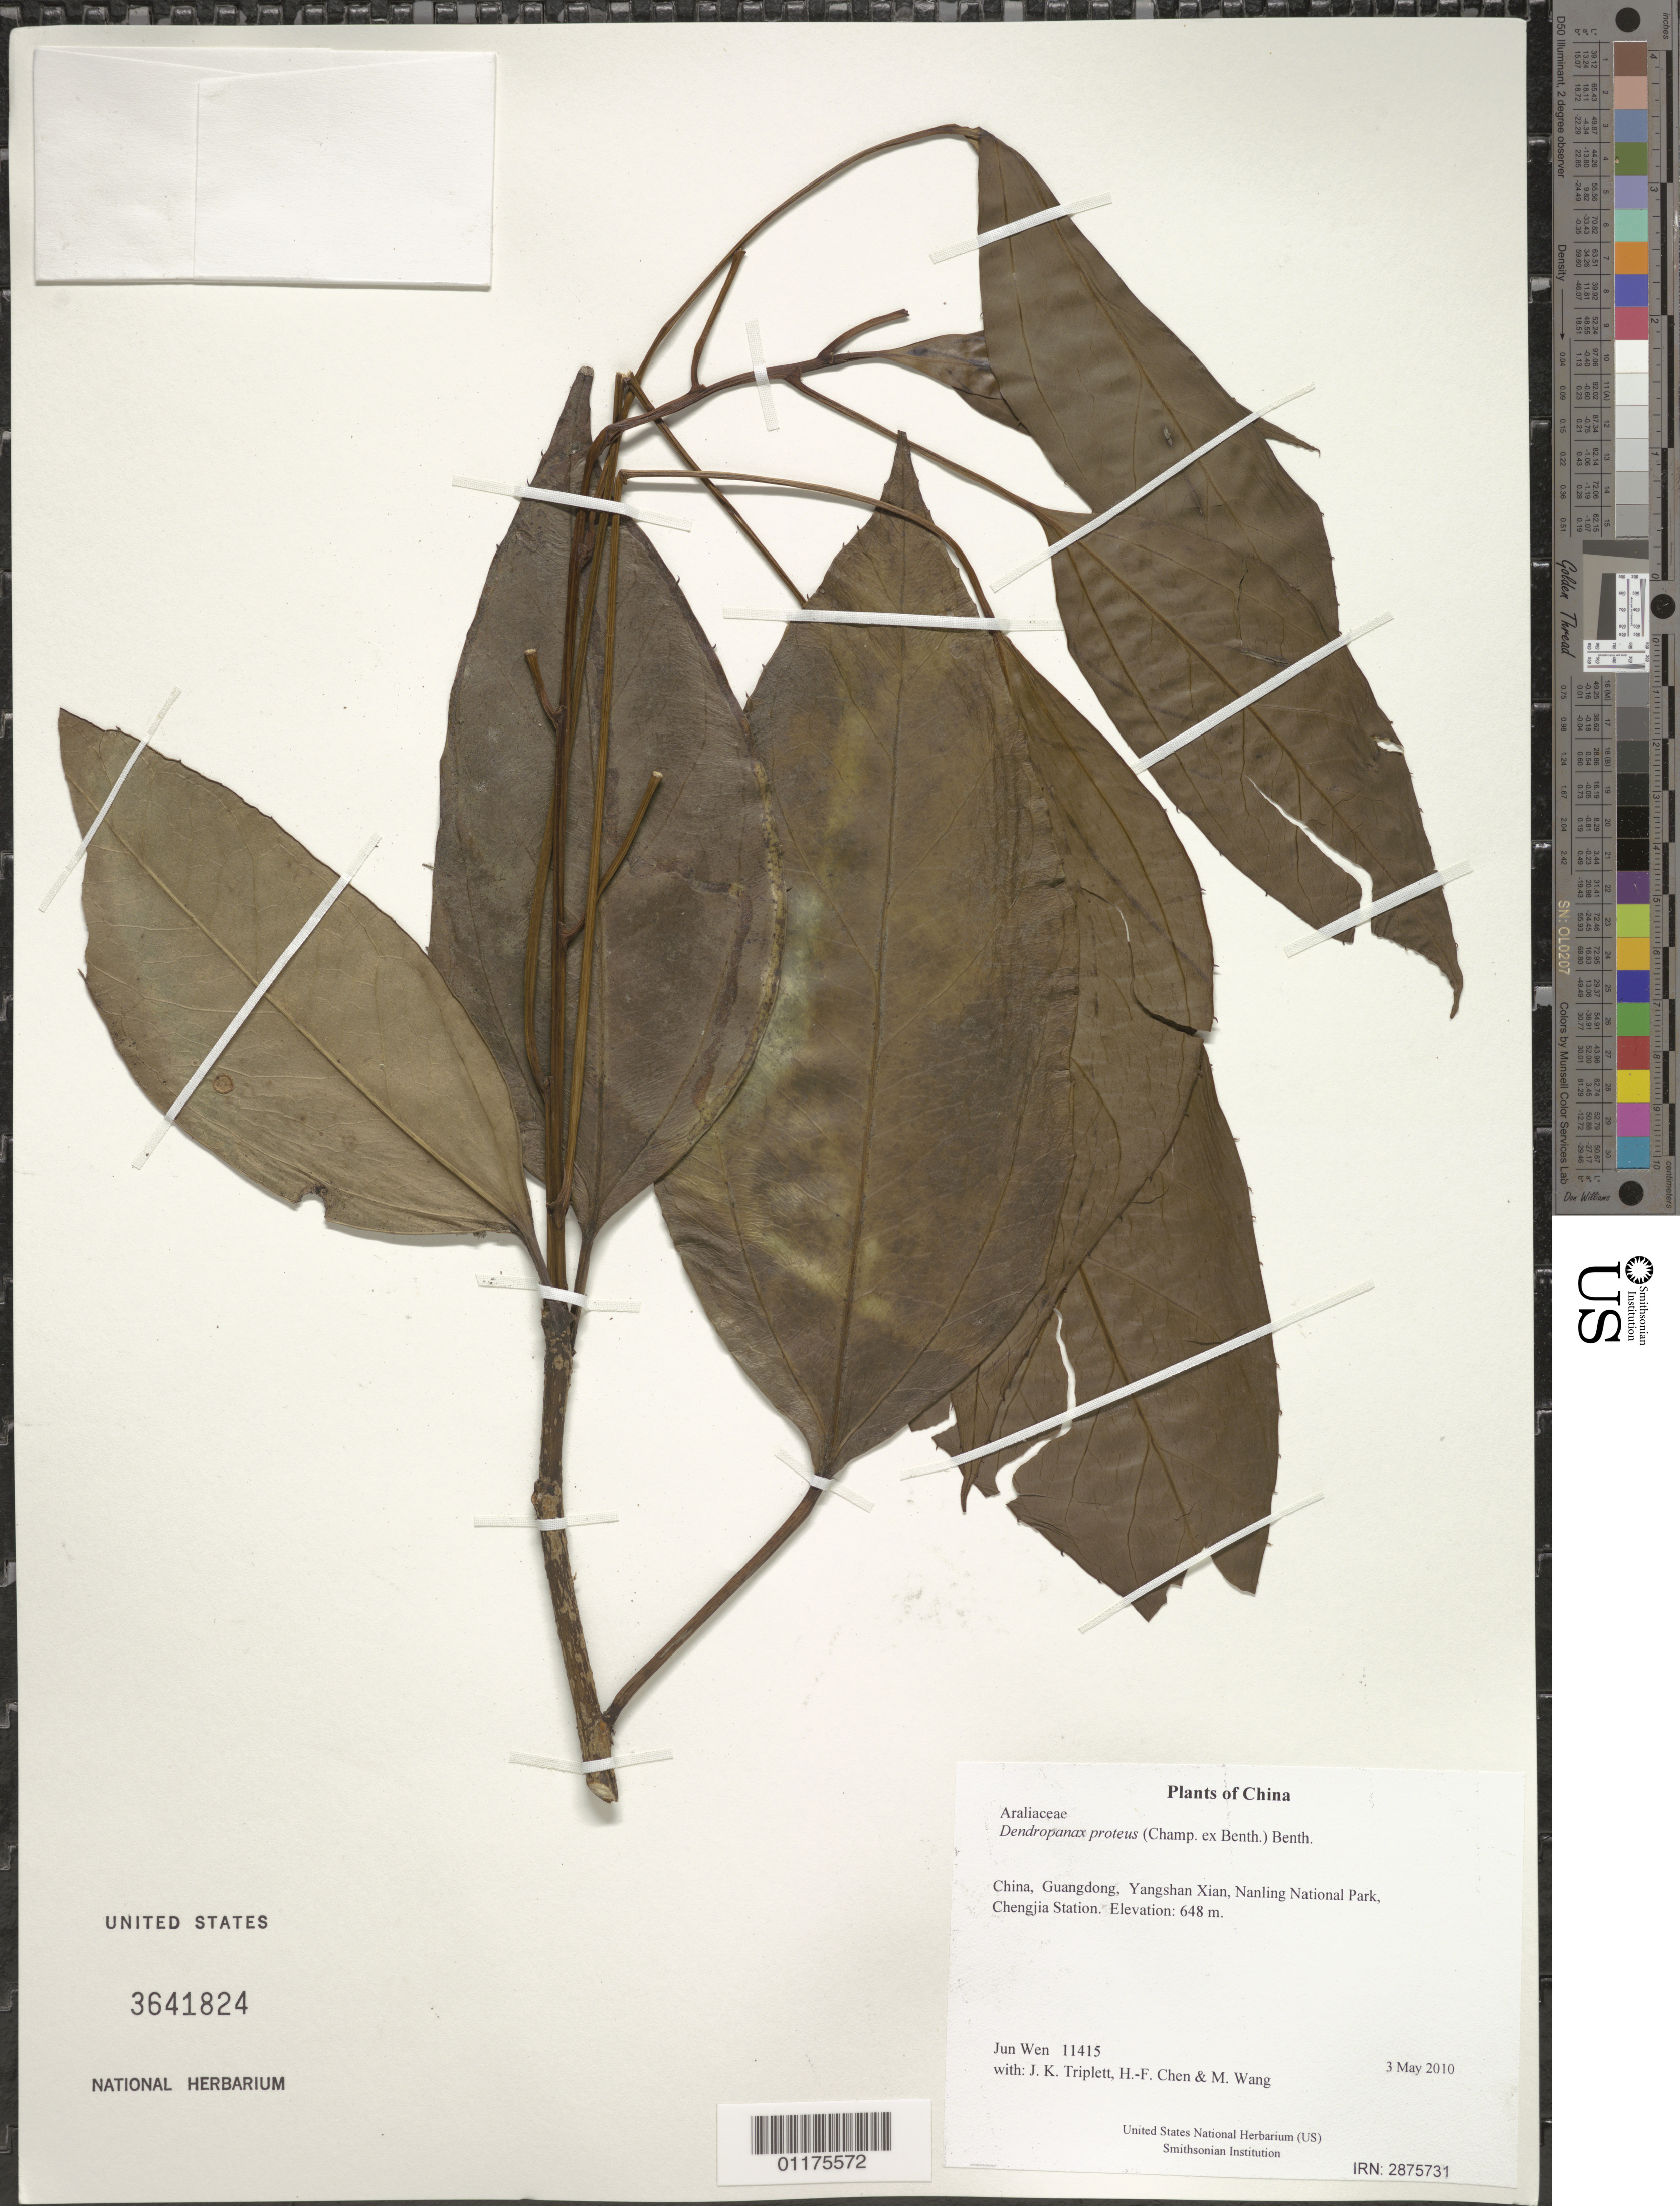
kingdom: Plantae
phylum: Tracheophyta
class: Magnoliopsida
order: Apiales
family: Araliaceae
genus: Dendropanax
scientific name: Dendropanax proteus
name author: (Champ. ex Benth.) Benth.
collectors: J. Wen, J. K. Triplett, H.-F. Chen & M. Wang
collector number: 11415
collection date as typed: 3 May 2010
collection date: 2010-05-03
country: China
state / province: Guangdong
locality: Yangshan Xian, Nanling National Park, Chengjia Station.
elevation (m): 648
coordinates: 24 45.624 N, 112 53.497 E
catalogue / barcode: US 3641824